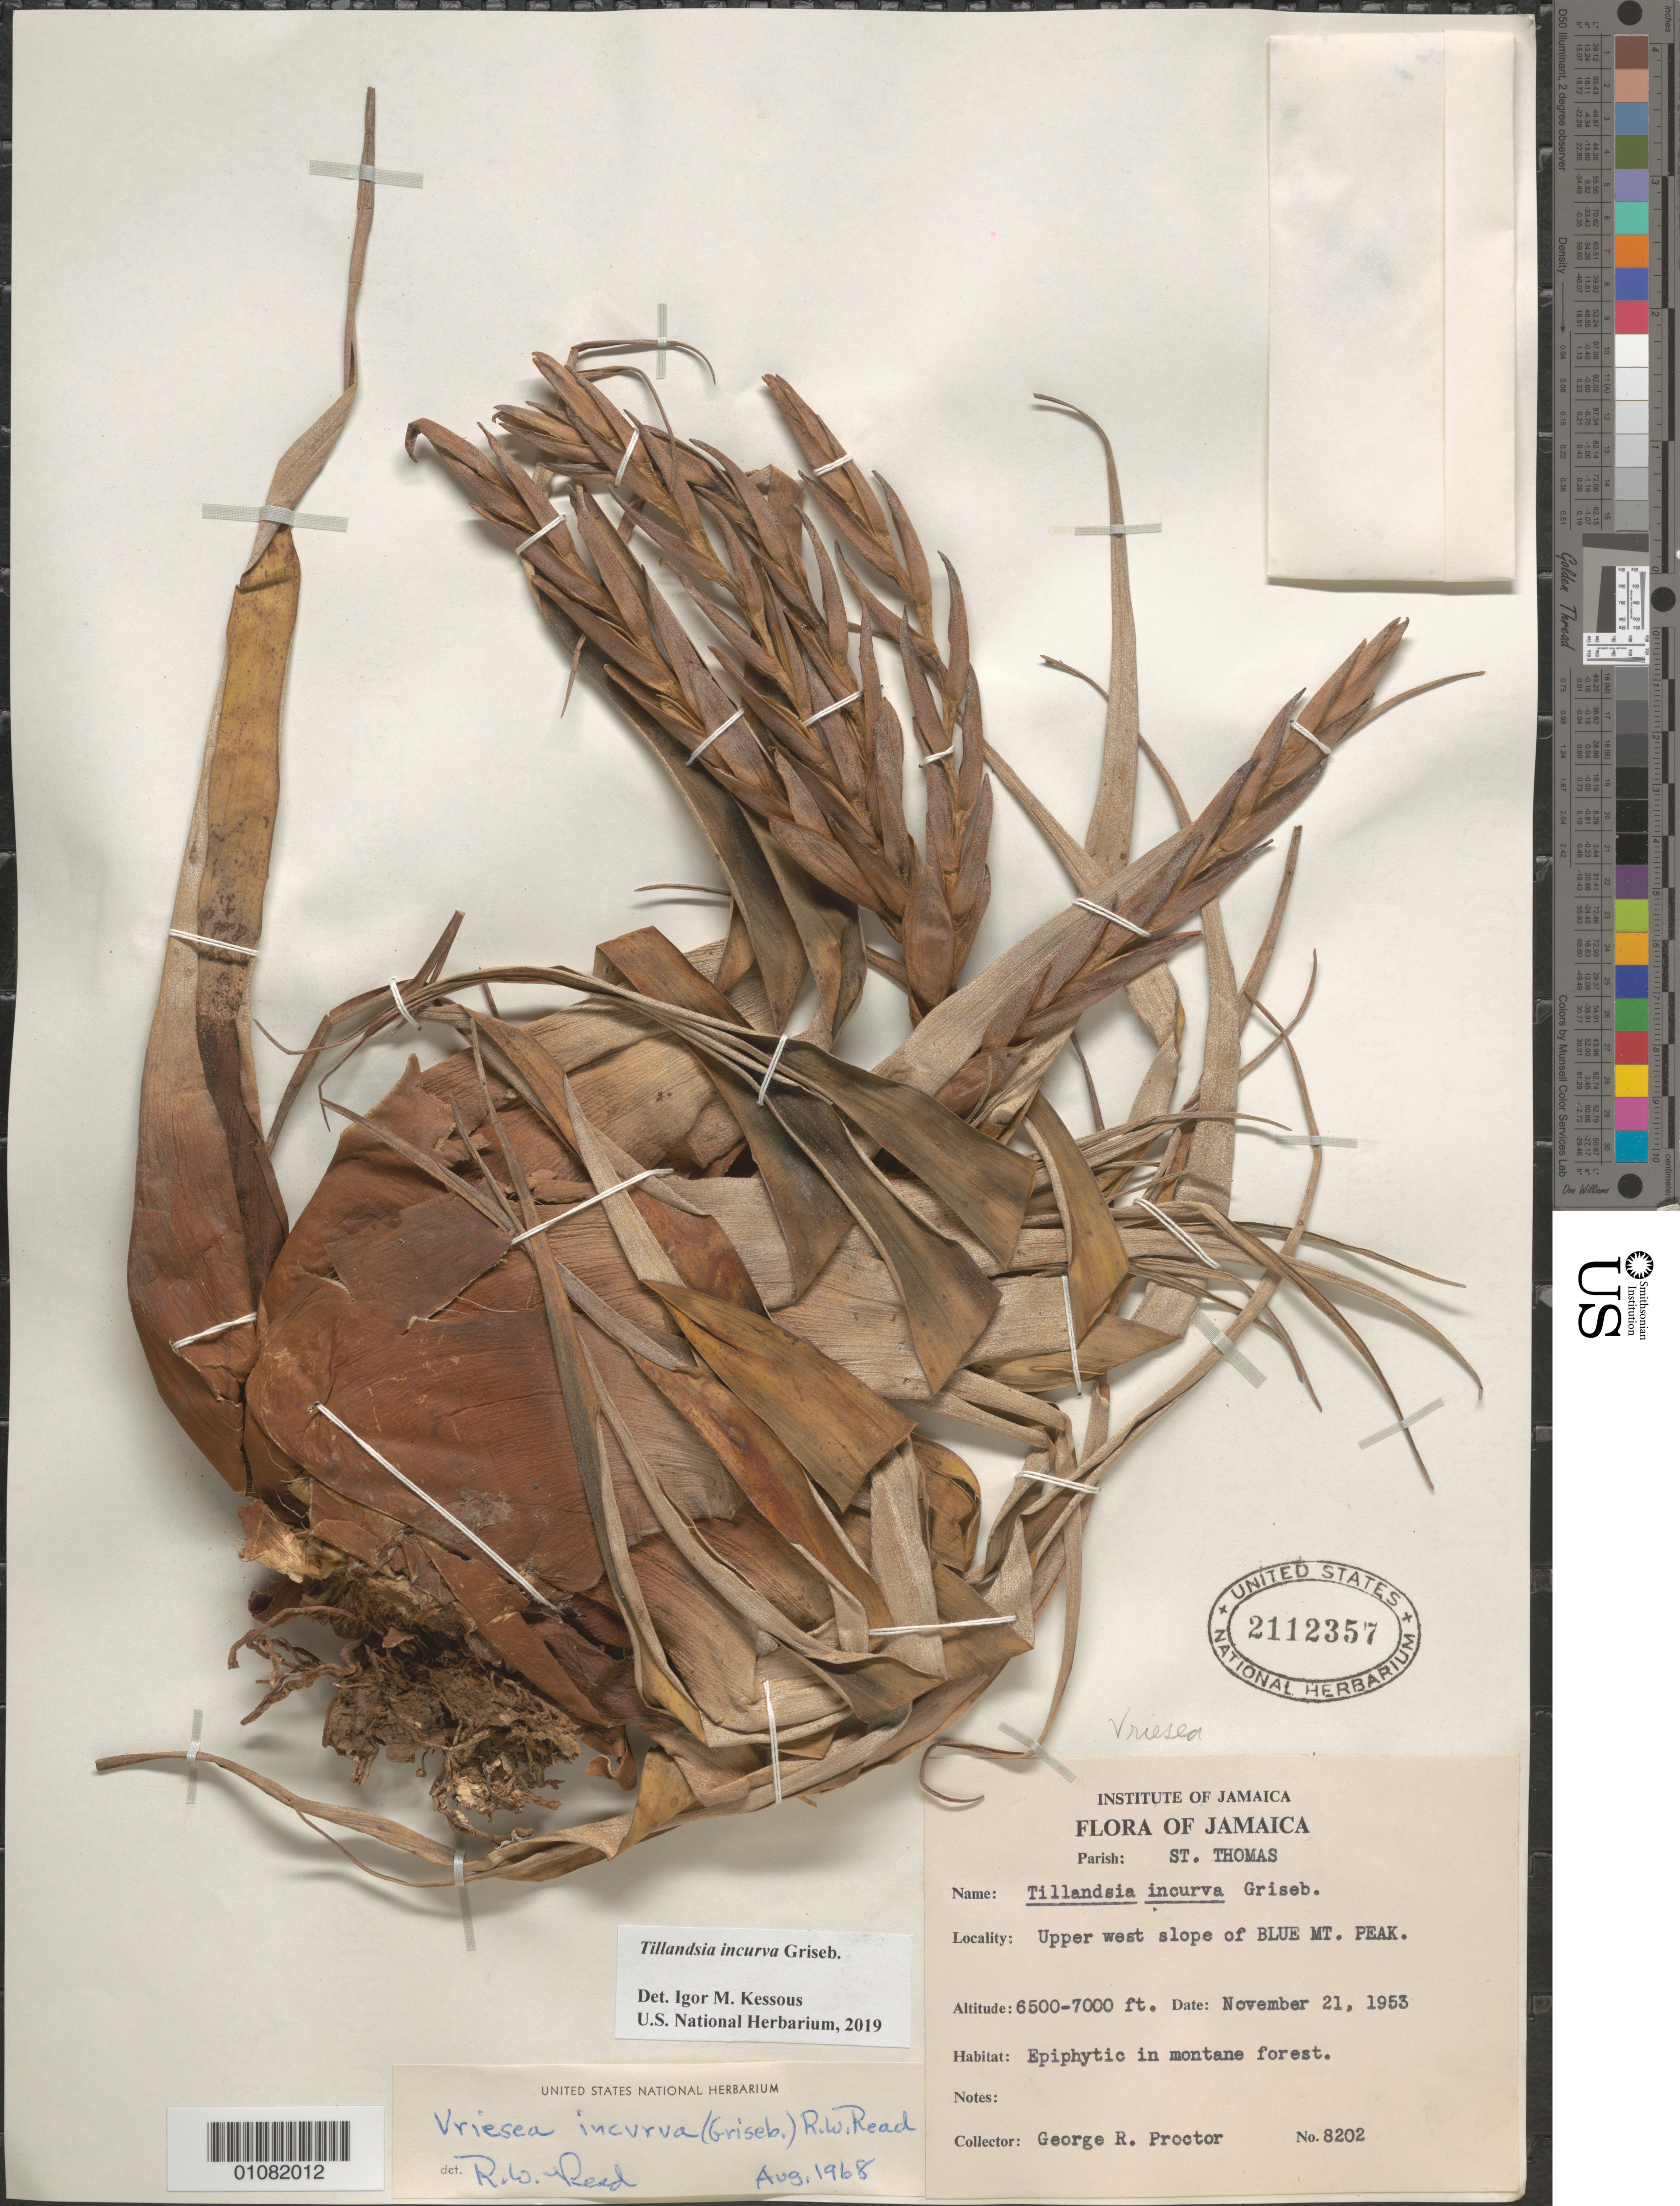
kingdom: Plantae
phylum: Tracheophyta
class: Liliopsida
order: Poales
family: Bromeliaceae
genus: Tillandsia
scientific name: Tillandsia incurva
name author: Griseb.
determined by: Kessous, Igor M.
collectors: G. R. Proctor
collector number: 8202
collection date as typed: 21 Nov 1953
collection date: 1953-11-21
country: Jamaica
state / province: Saint Thomas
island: Jamaica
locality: Upper W slope of Blue Mt. Peak.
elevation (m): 1981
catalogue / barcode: US 2112357